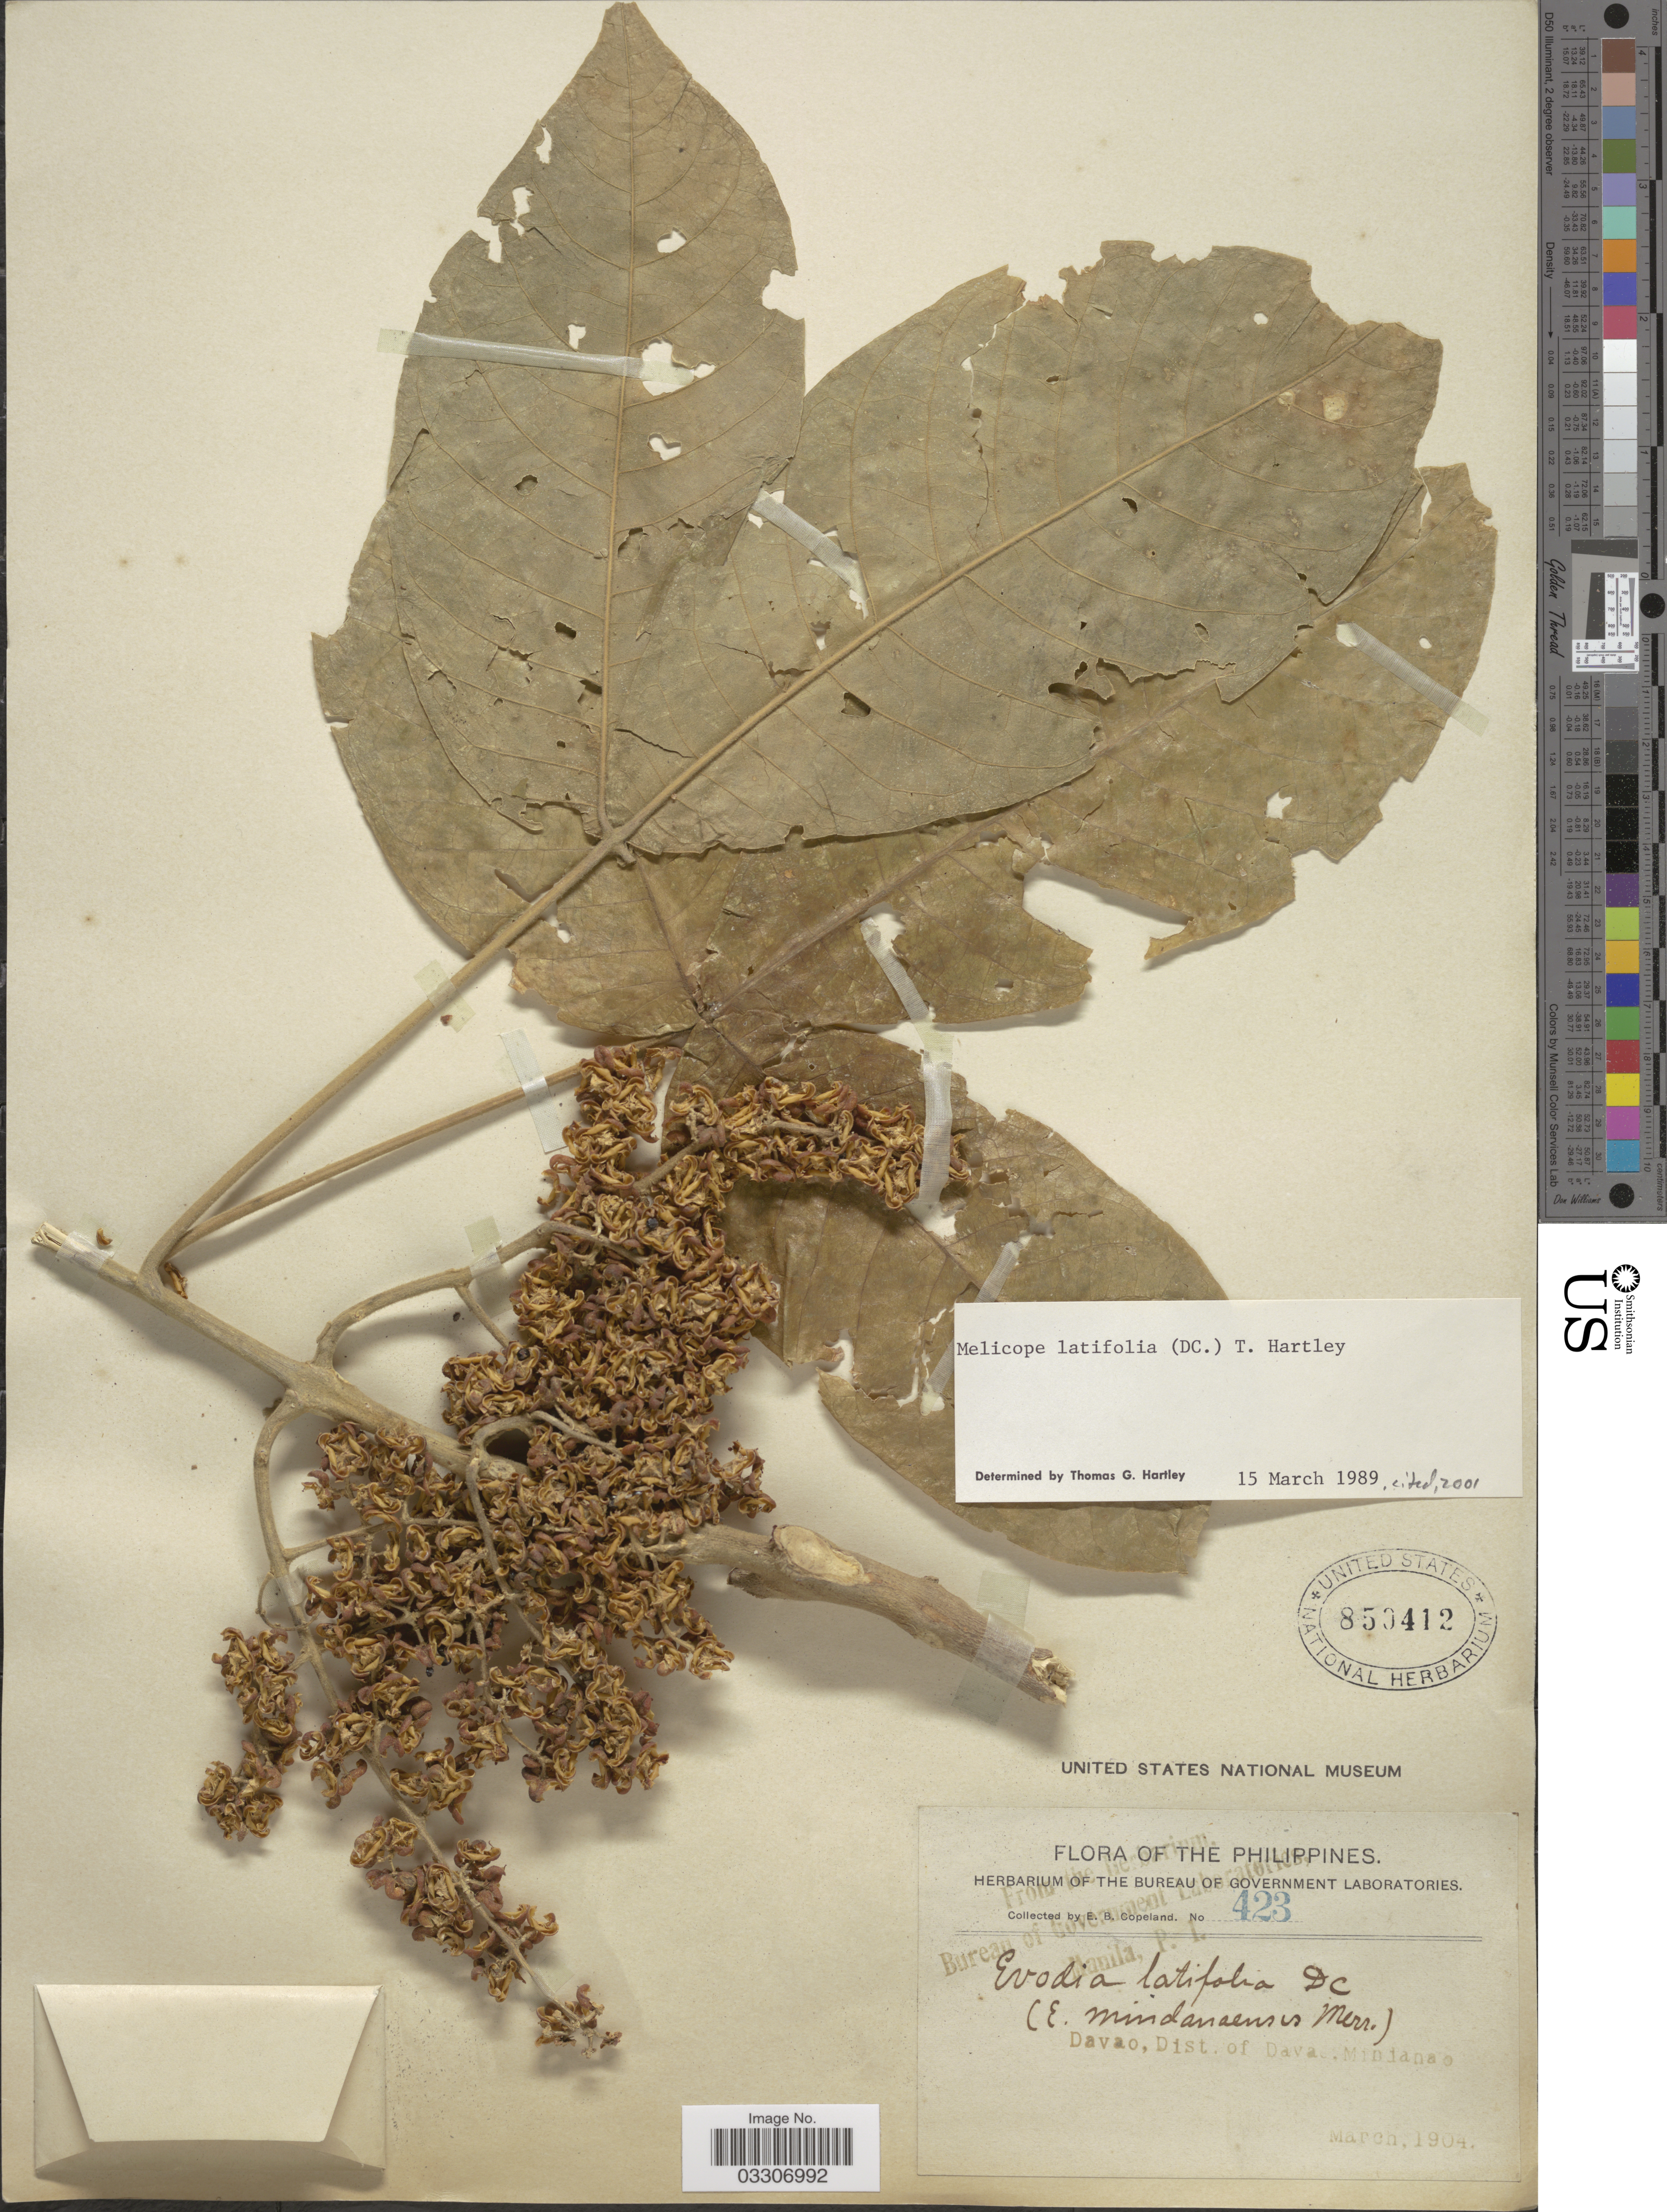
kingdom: Plantae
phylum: Tracheophyta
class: Magnoliopsida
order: Sapindales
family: Rutaceae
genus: Melicope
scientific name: Melicope latifolia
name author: (DC.) T.G. Hartley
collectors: E. B. Copeland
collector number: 423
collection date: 1904-03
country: Philippines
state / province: Davao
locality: Davao, Dist. of Davao. Mindanao.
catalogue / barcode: US 850412